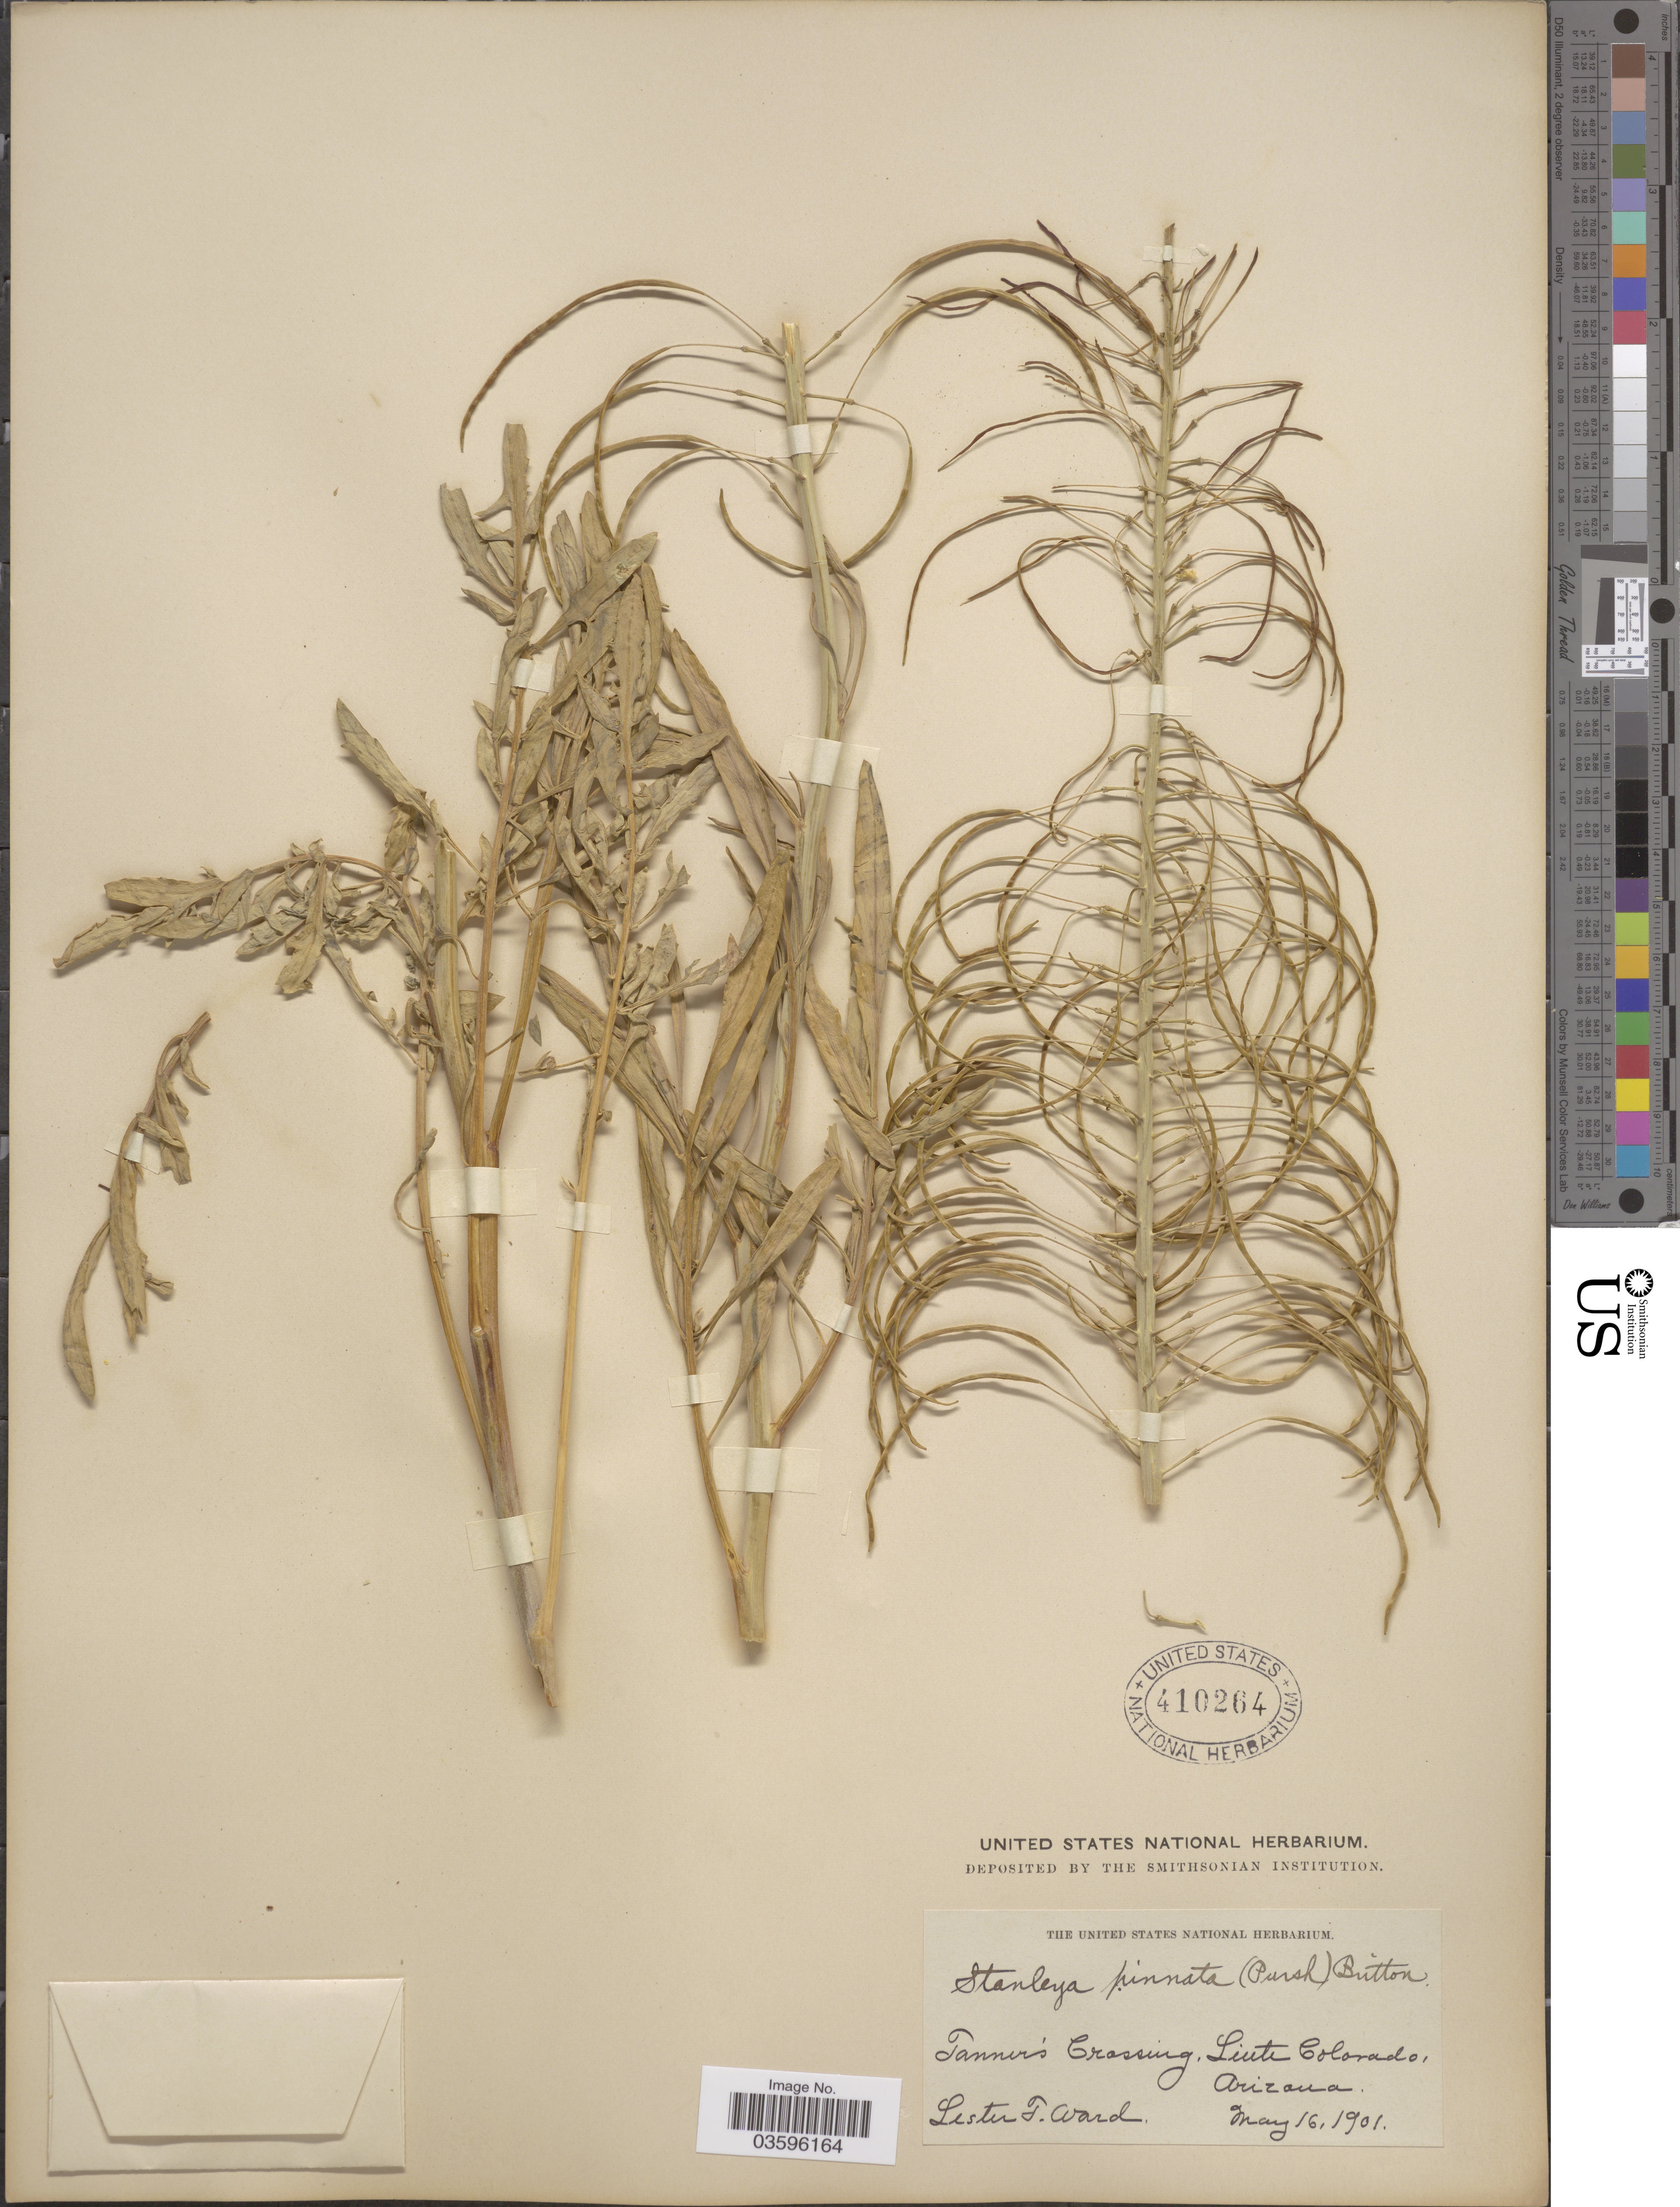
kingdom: Plantae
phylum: Tracheophyta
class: Magnoliopsida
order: Brassicales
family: Brassicaceae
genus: Stanleya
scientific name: Stanleya pinnata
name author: (Pursh) Britton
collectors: L. F. Ward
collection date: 1901-05-16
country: United States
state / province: Arizona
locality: Tanner's Crossing, Little Colorado.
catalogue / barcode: US 410264